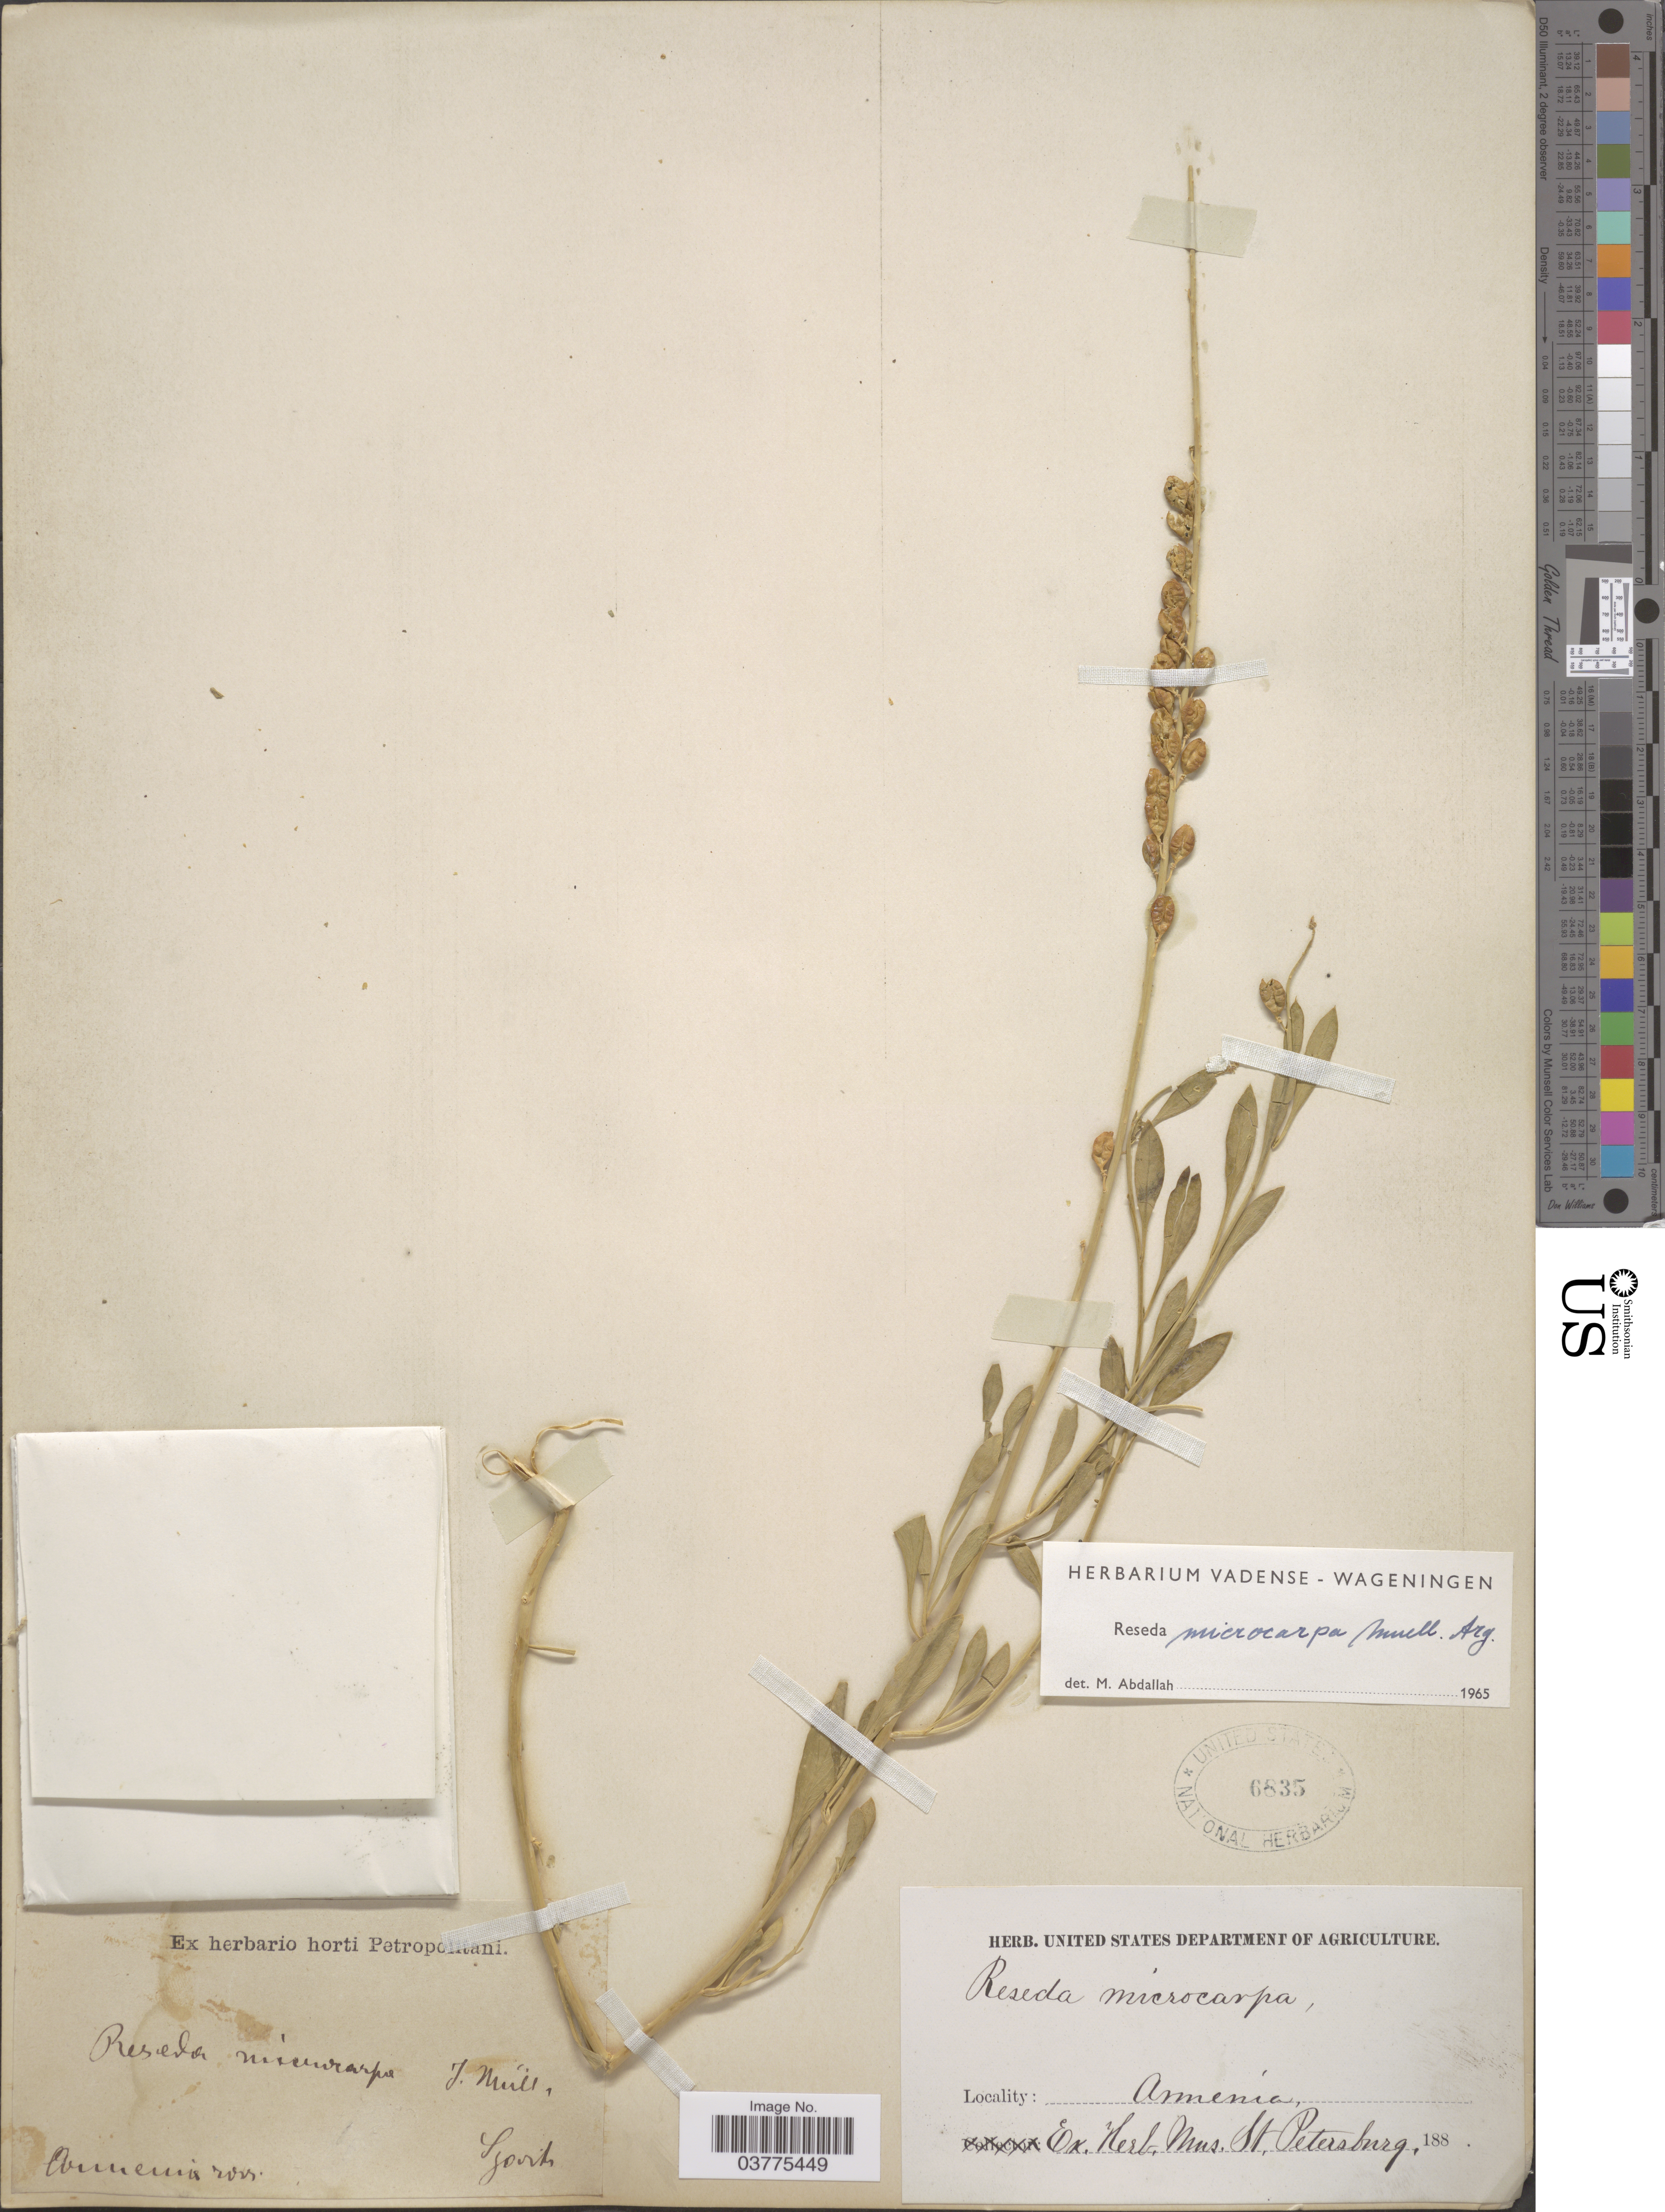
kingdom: Plantae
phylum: Tracheophyta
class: Magnoliopsida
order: Brassicales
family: Resedaceae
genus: Reseda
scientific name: Reseda microcarpa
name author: Müll. Arg.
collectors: Szovits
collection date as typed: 188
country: Armenia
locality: Armenia ross.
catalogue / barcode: US 6835